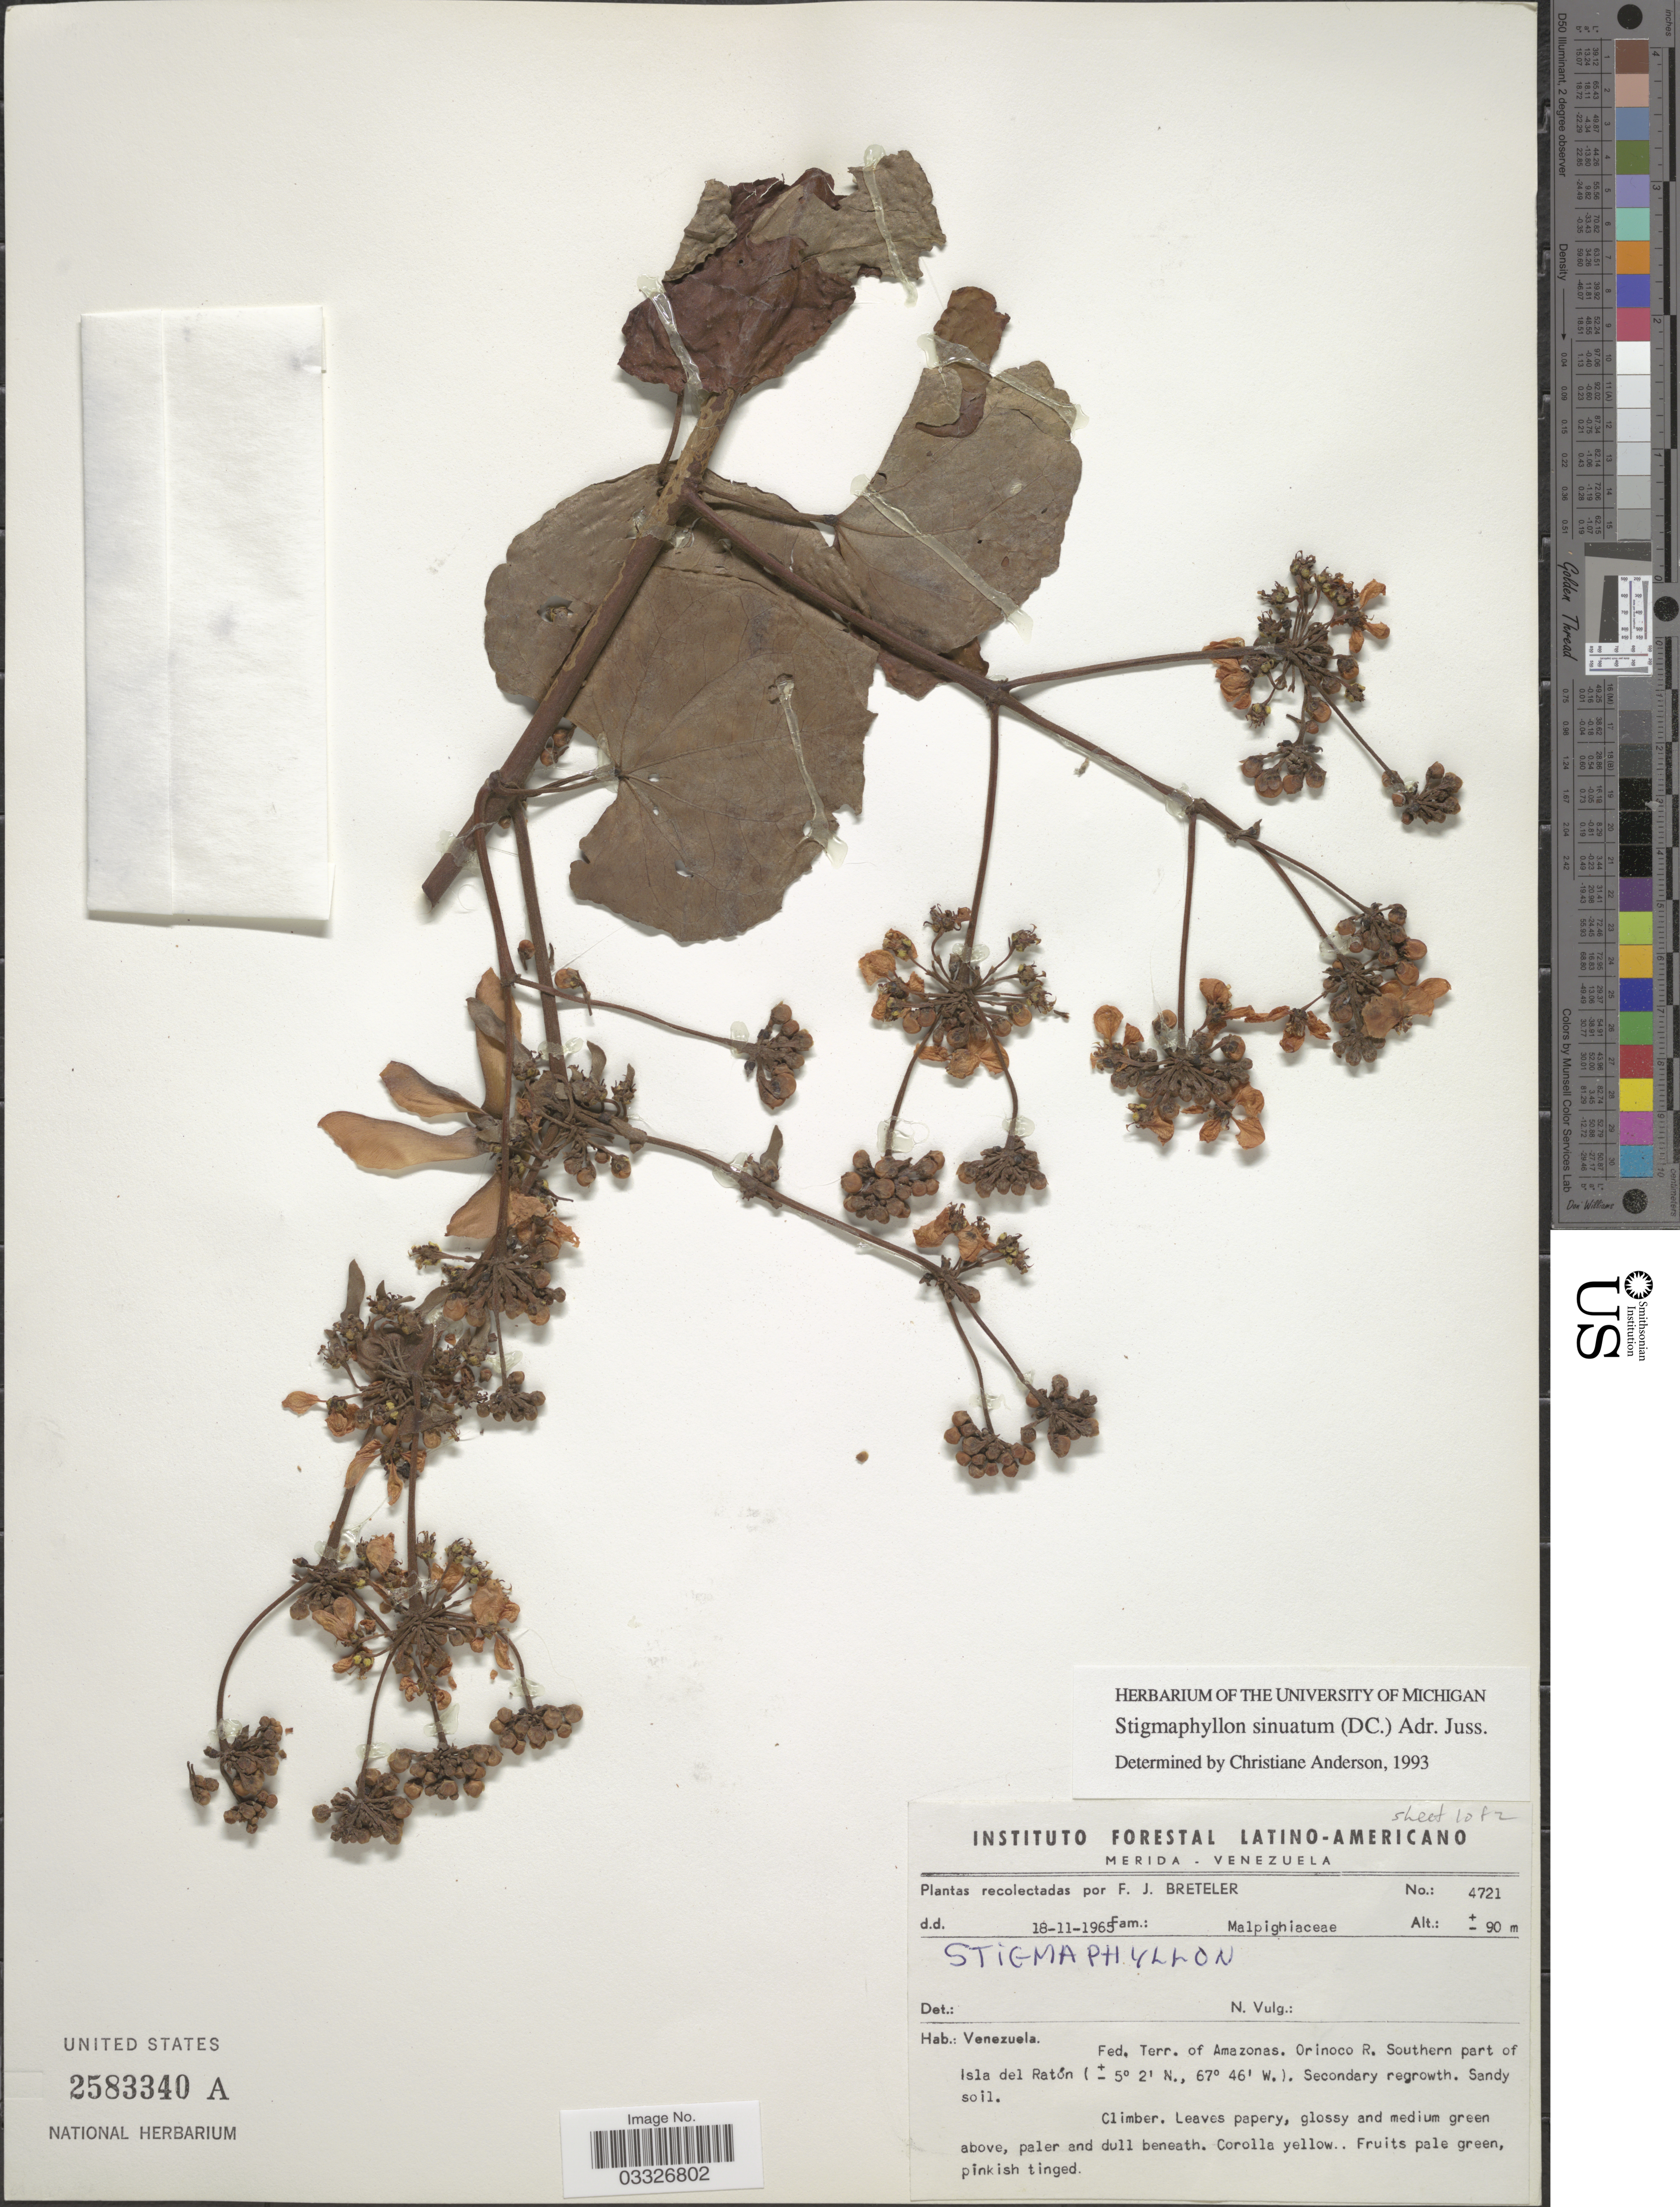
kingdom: Plantae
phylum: Tracheophyta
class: Magnoliopsida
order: Malpighiales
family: Malpighiaceae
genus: Stigmaphyllon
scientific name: Stigmaphyllon sinuatum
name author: (DC.) A. Juss.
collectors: F. J. Breteler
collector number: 4721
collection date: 1965-11-18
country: Venezuela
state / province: Amazonas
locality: Fed. Terr. of Amazonas. Orinoco R. Southern part of Isla del Ratón.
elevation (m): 90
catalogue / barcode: US 2583340A